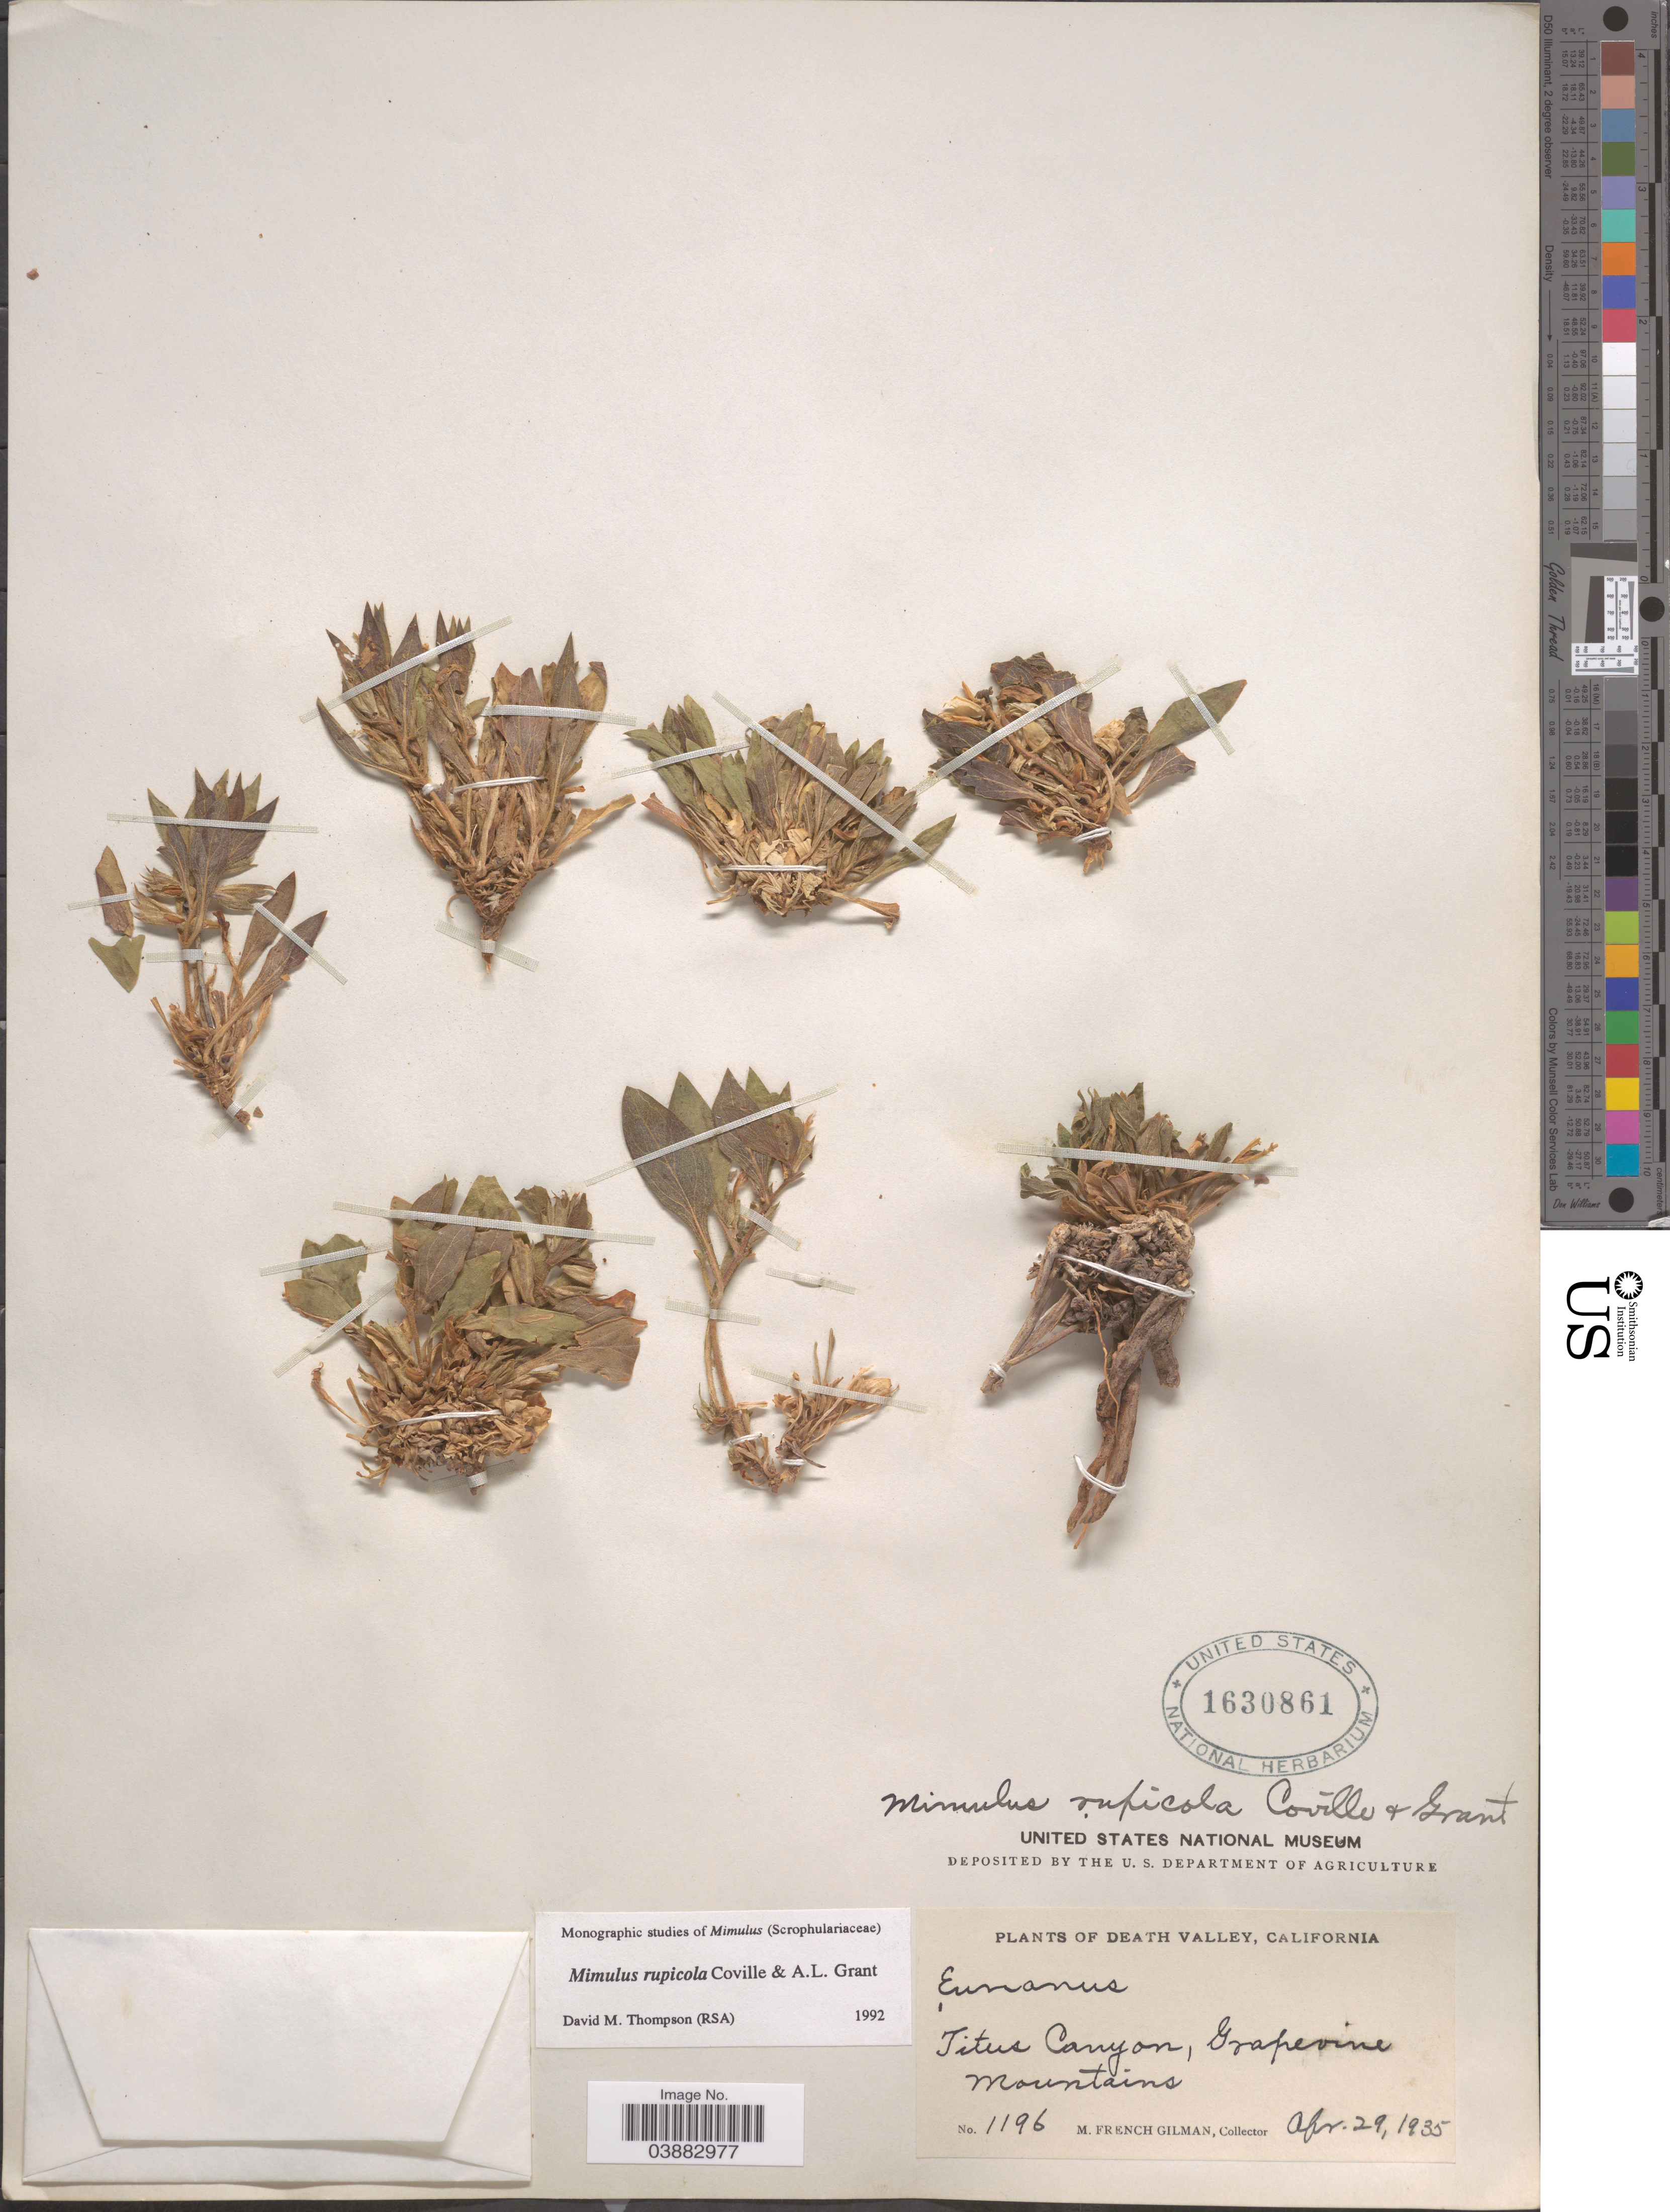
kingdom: Plantae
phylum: Tracheophyta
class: Magnoliopsida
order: Lamiales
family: Phrymaceae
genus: Mimulus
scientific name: Mimulus rupicola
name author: Coville & A.L. Grant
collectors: M. F. Gilman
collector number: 1196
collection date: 1935-04-29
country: United States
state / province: California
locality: Death Valley. Titus Canyon, Grapevine Mountains.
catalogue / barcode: US 1630861